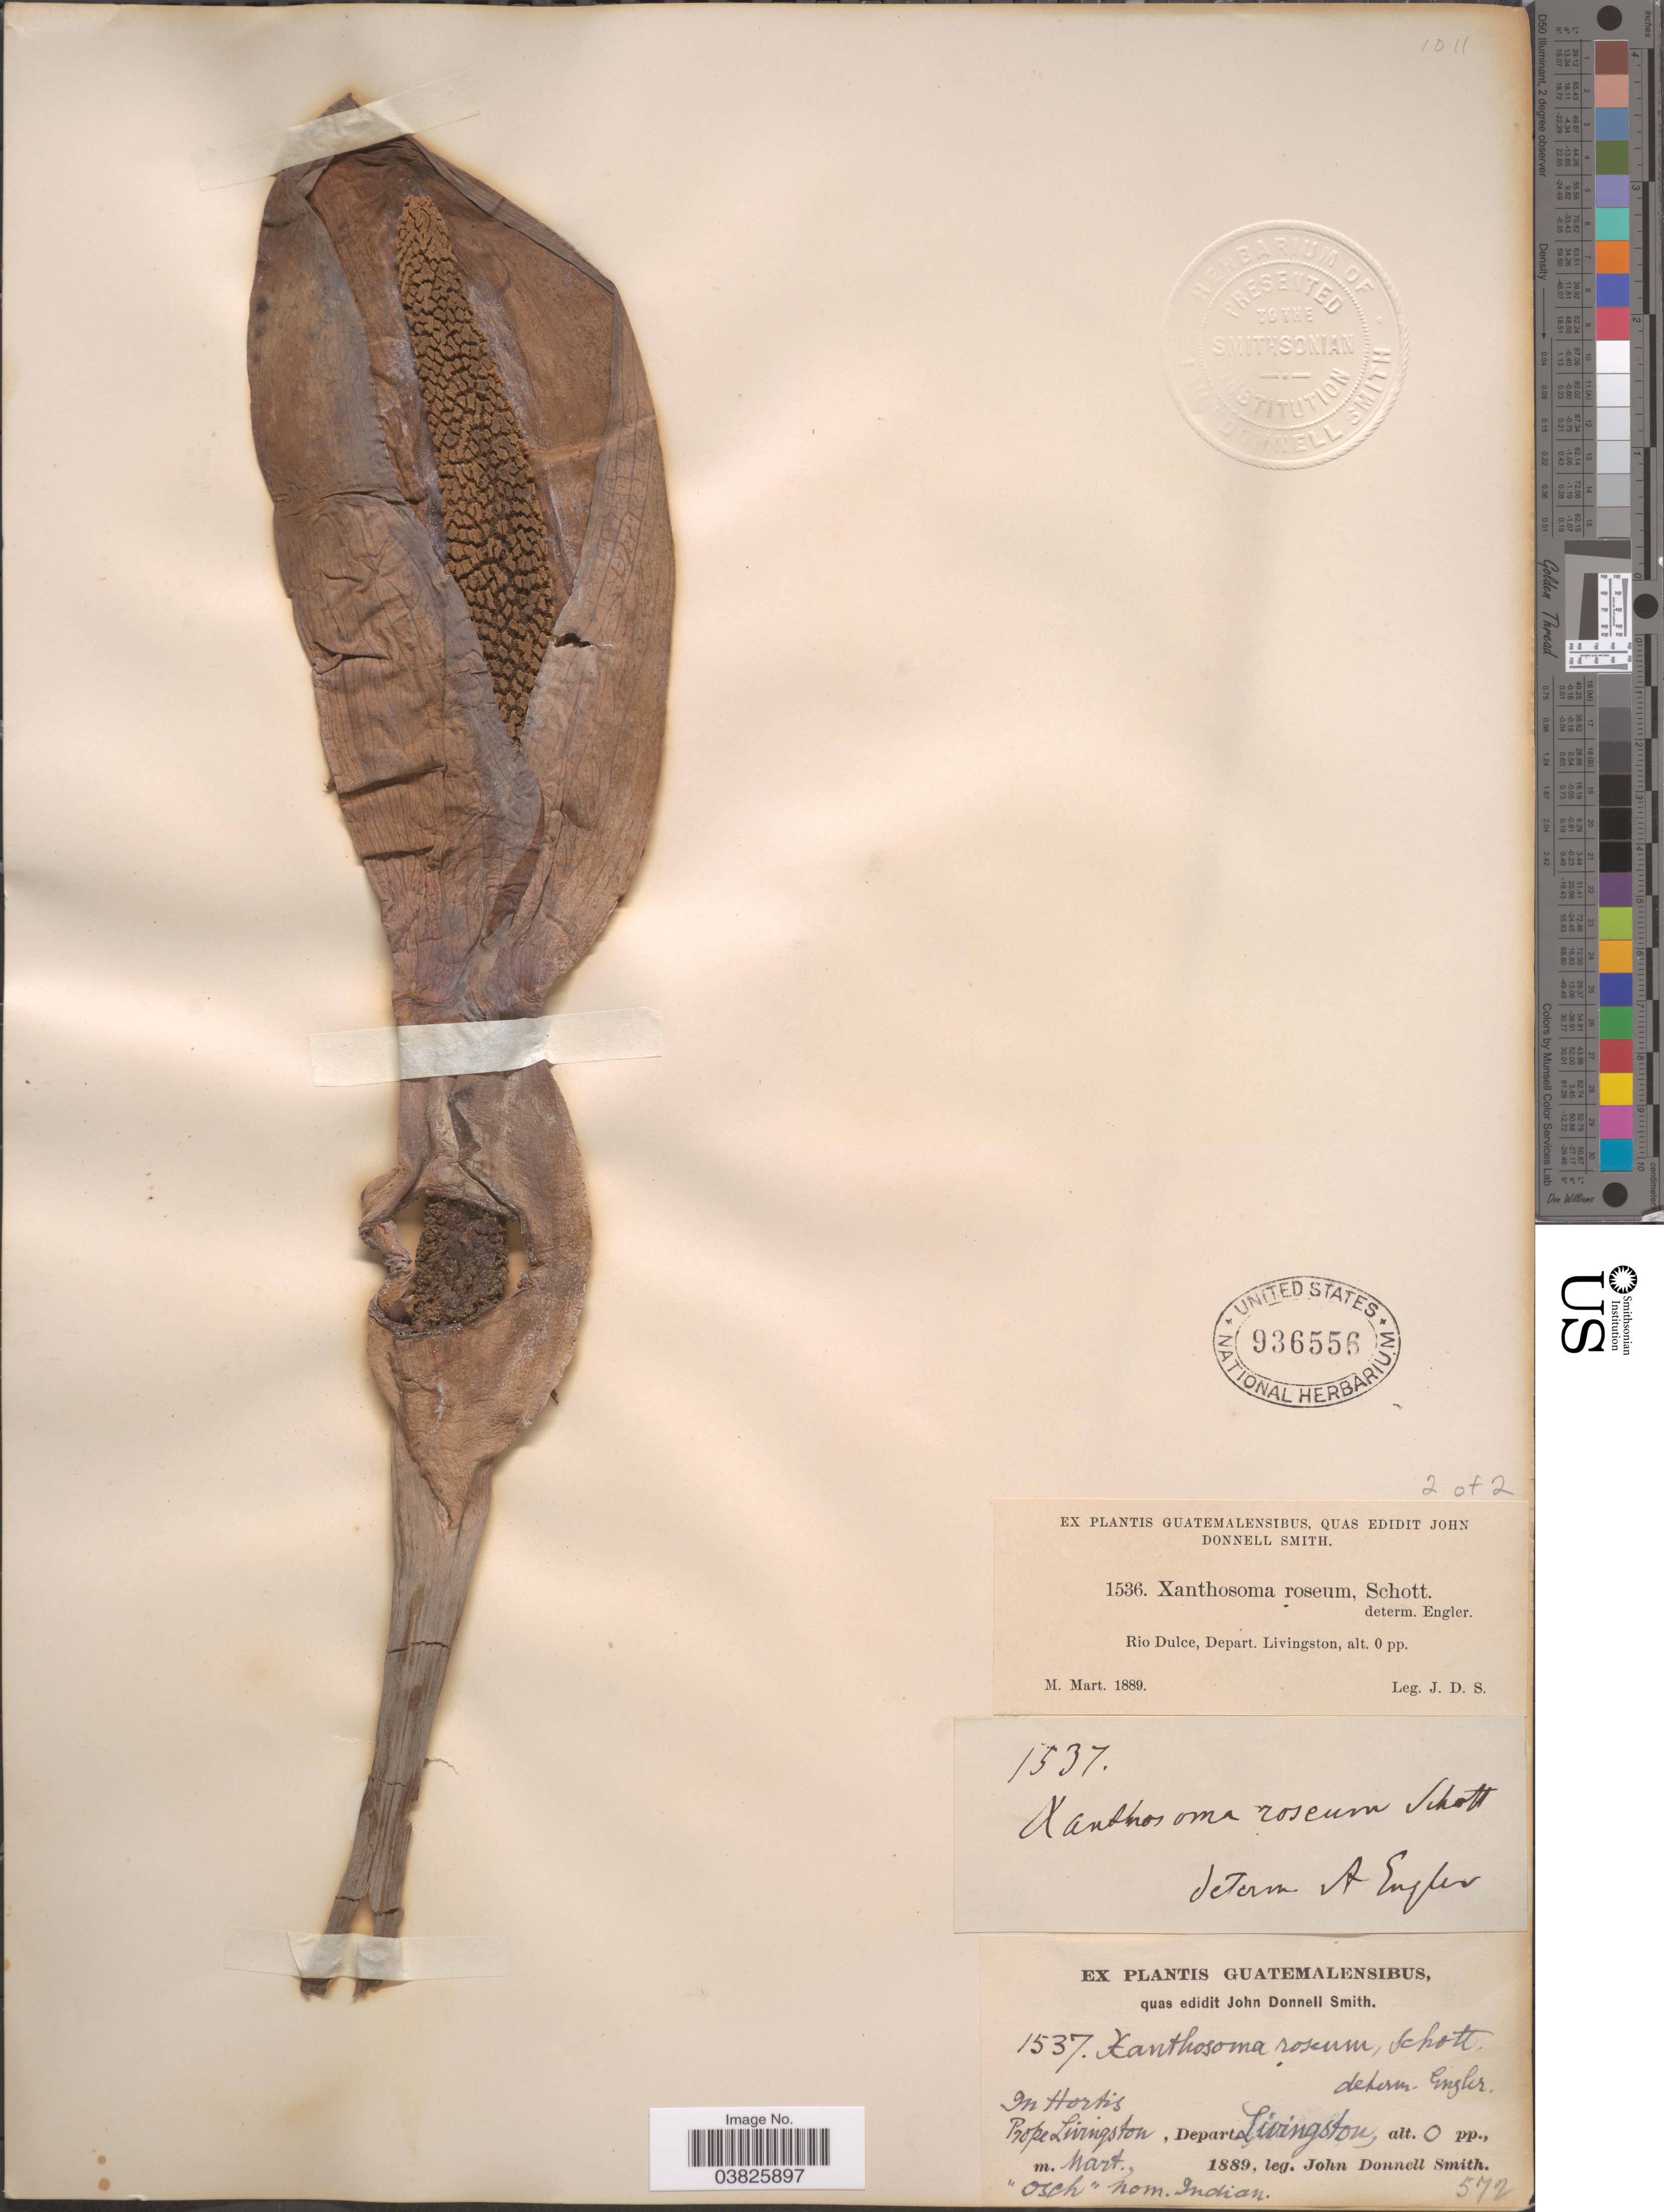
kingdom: Plantae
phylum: Tracheophyta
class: Liliopsida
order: Alismatales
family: Araceae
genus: Xanthosoma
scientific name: Xanthosoma roseum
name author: Schott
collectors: J. Donnell Smith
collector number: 1537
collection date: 1889-03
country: Guatemala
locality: Rio Dulce, Depart. Livingston. In Hortis. Prope Livingston.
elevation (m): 0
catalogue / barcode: US 936556